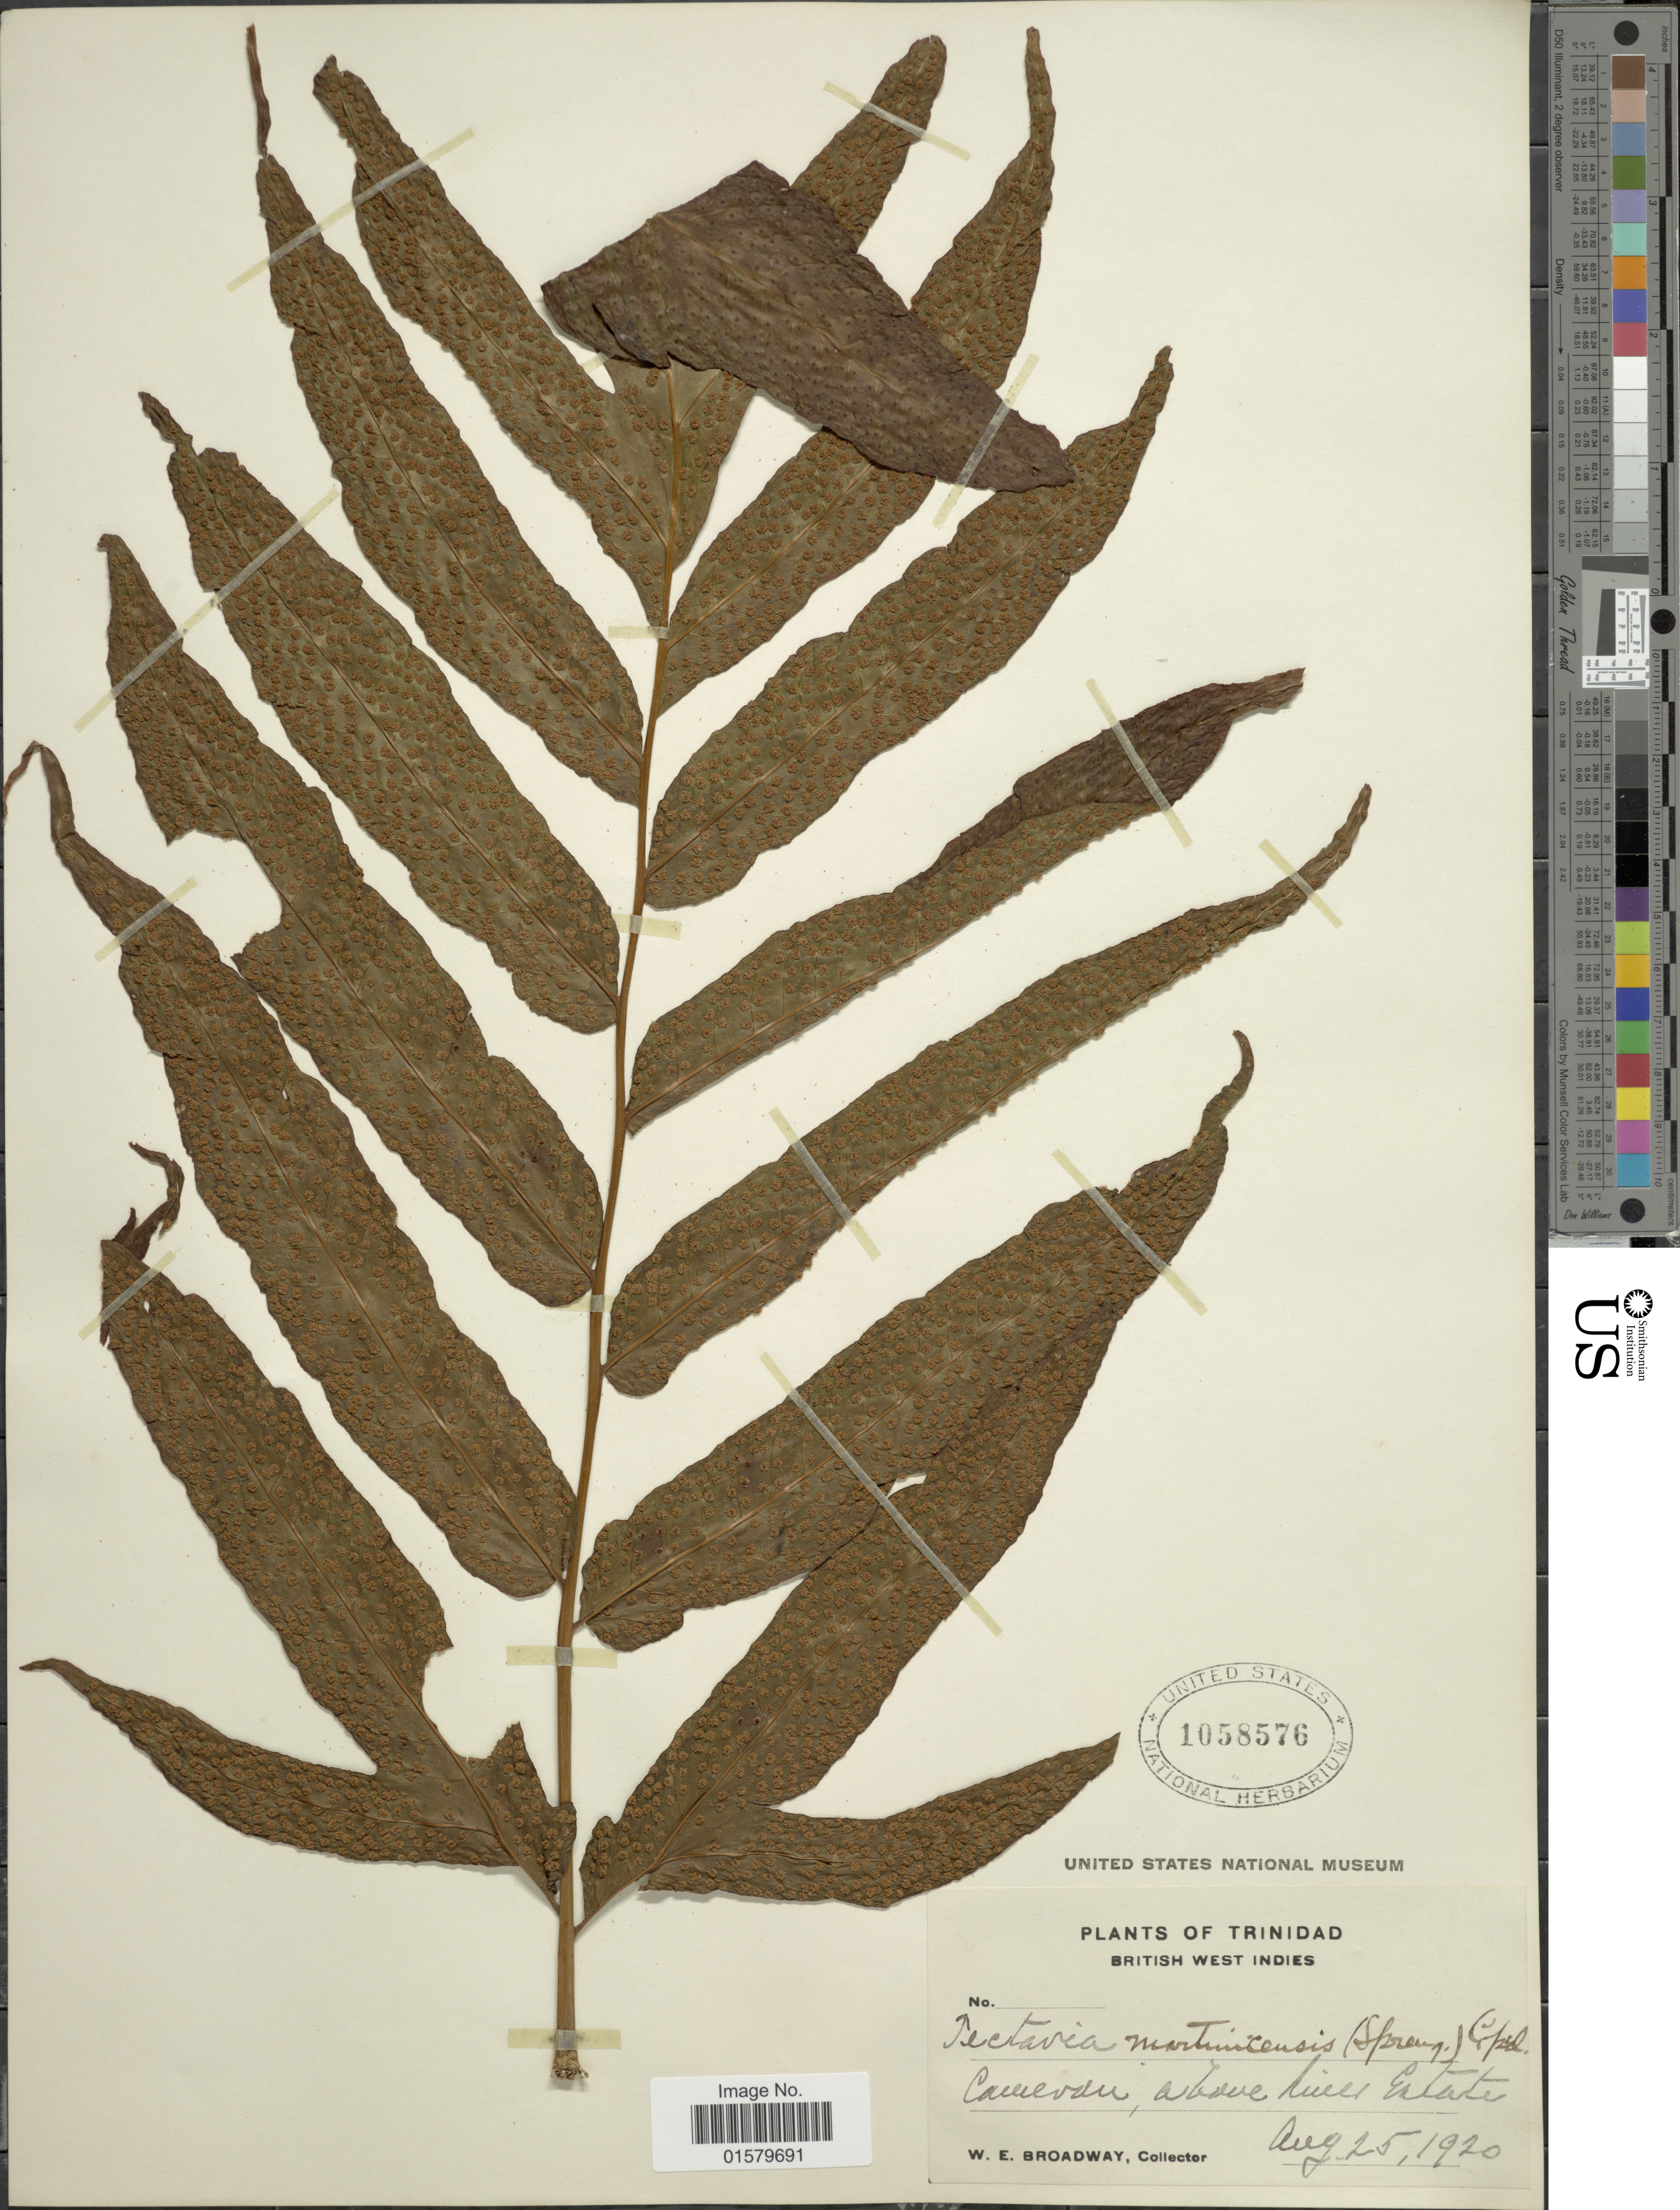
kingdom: Plantae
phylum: Tracheophyta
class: Polypodiopsida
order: Polypodiales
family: Tectariaceae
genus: Tectaria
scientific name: Tectaria incisa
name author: Cav.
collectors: W. E. Broadway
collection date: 1920-08-25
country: Trinidad and Tobago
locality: Trinidad, Casevau, above Luiu Estate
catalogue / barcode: US 1058576